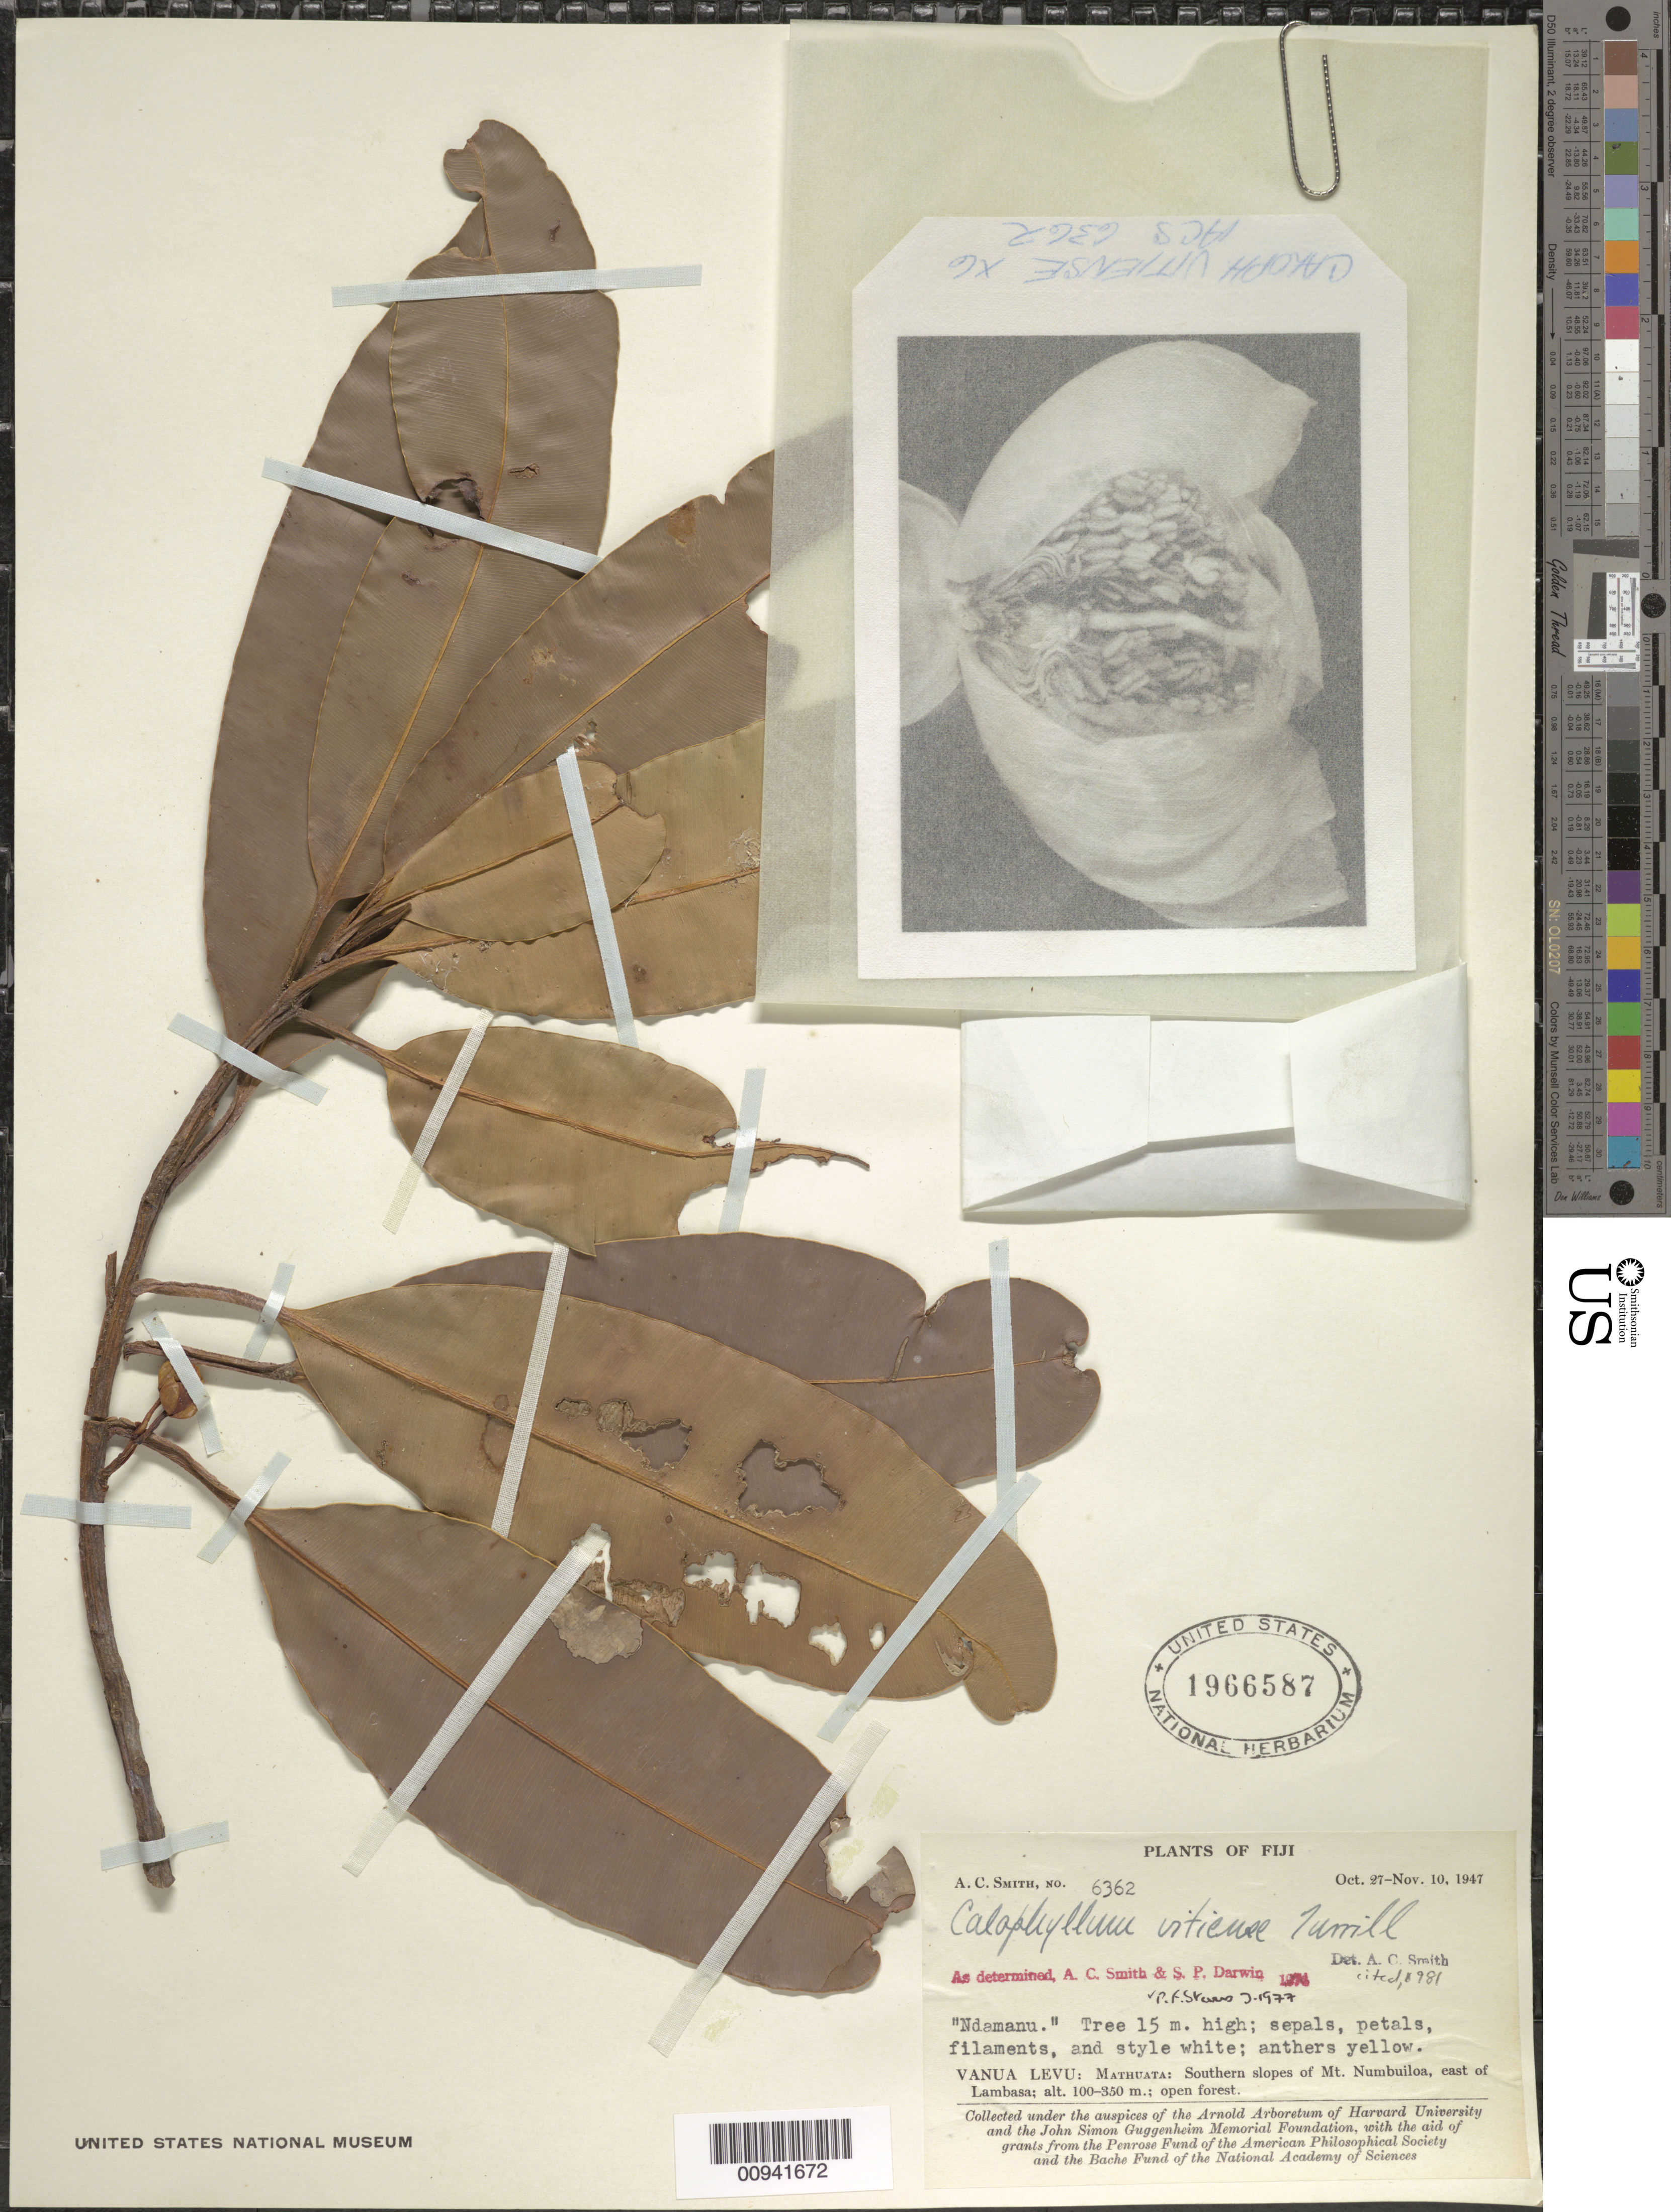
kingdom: Plantae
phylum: Tracheophyta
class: Magnoliopsida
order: Malpighiales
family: Calophyllaceae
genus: Calophyllum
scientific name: Calophyllum vitiense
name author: Turrill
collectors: C. A. Smith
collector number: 6362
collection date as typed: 27 Oct 1947 to 10 Nov 1947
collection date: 1947-10-27/1947-11-10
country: Fiji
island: Macuata-i-wai [Mathuata-i-wai]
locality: Mathuata: Southern slopes of Mt. Numbuiloa, east of Lambasa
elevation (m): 100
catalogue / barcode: US 1966587